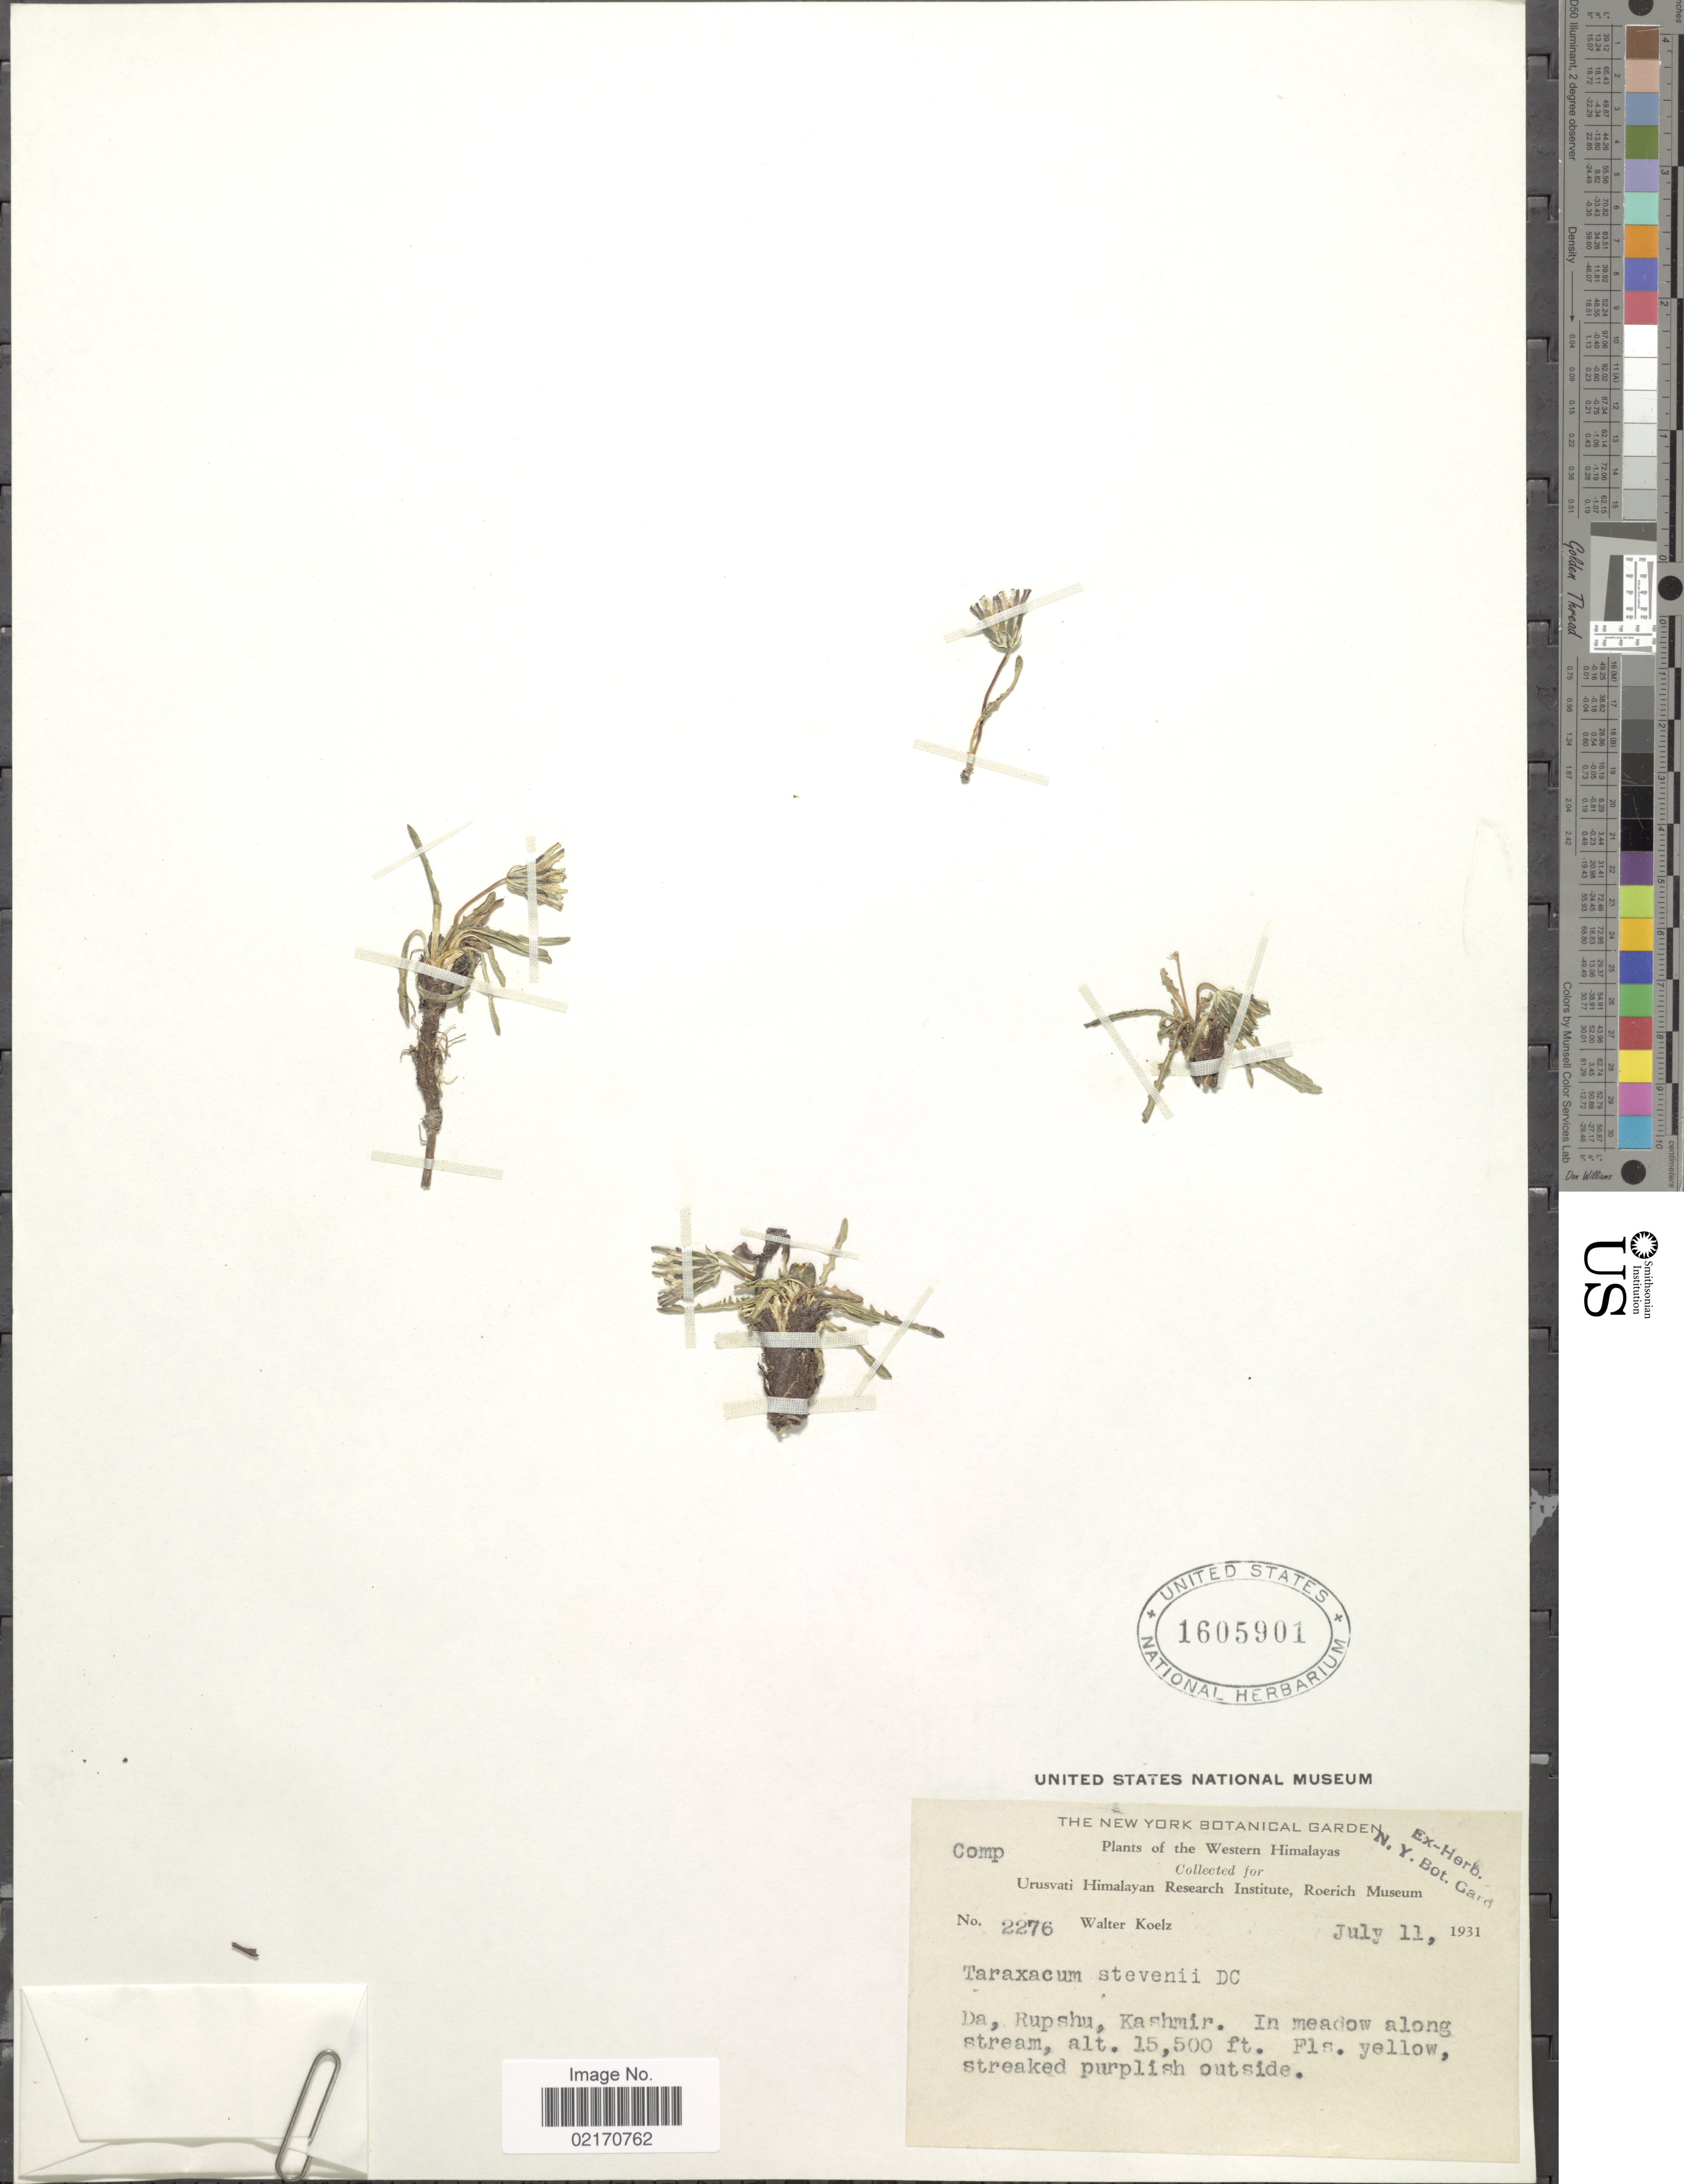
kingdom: Plantae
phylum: Tracheophyta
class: Magnoliopsida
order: Asterales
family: Asteraceae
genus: Taraxacum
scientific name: Taraxacum stevenii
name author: (Spreng.) DC.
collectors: W. N. Koelz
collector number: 2276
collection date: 1931-07-11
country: India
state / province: Jammu and Kashmir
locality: Western Himalayas, Da, Rupshu, Kashmir, in meadow along stream.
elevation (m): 4724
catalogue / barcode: US 1605901